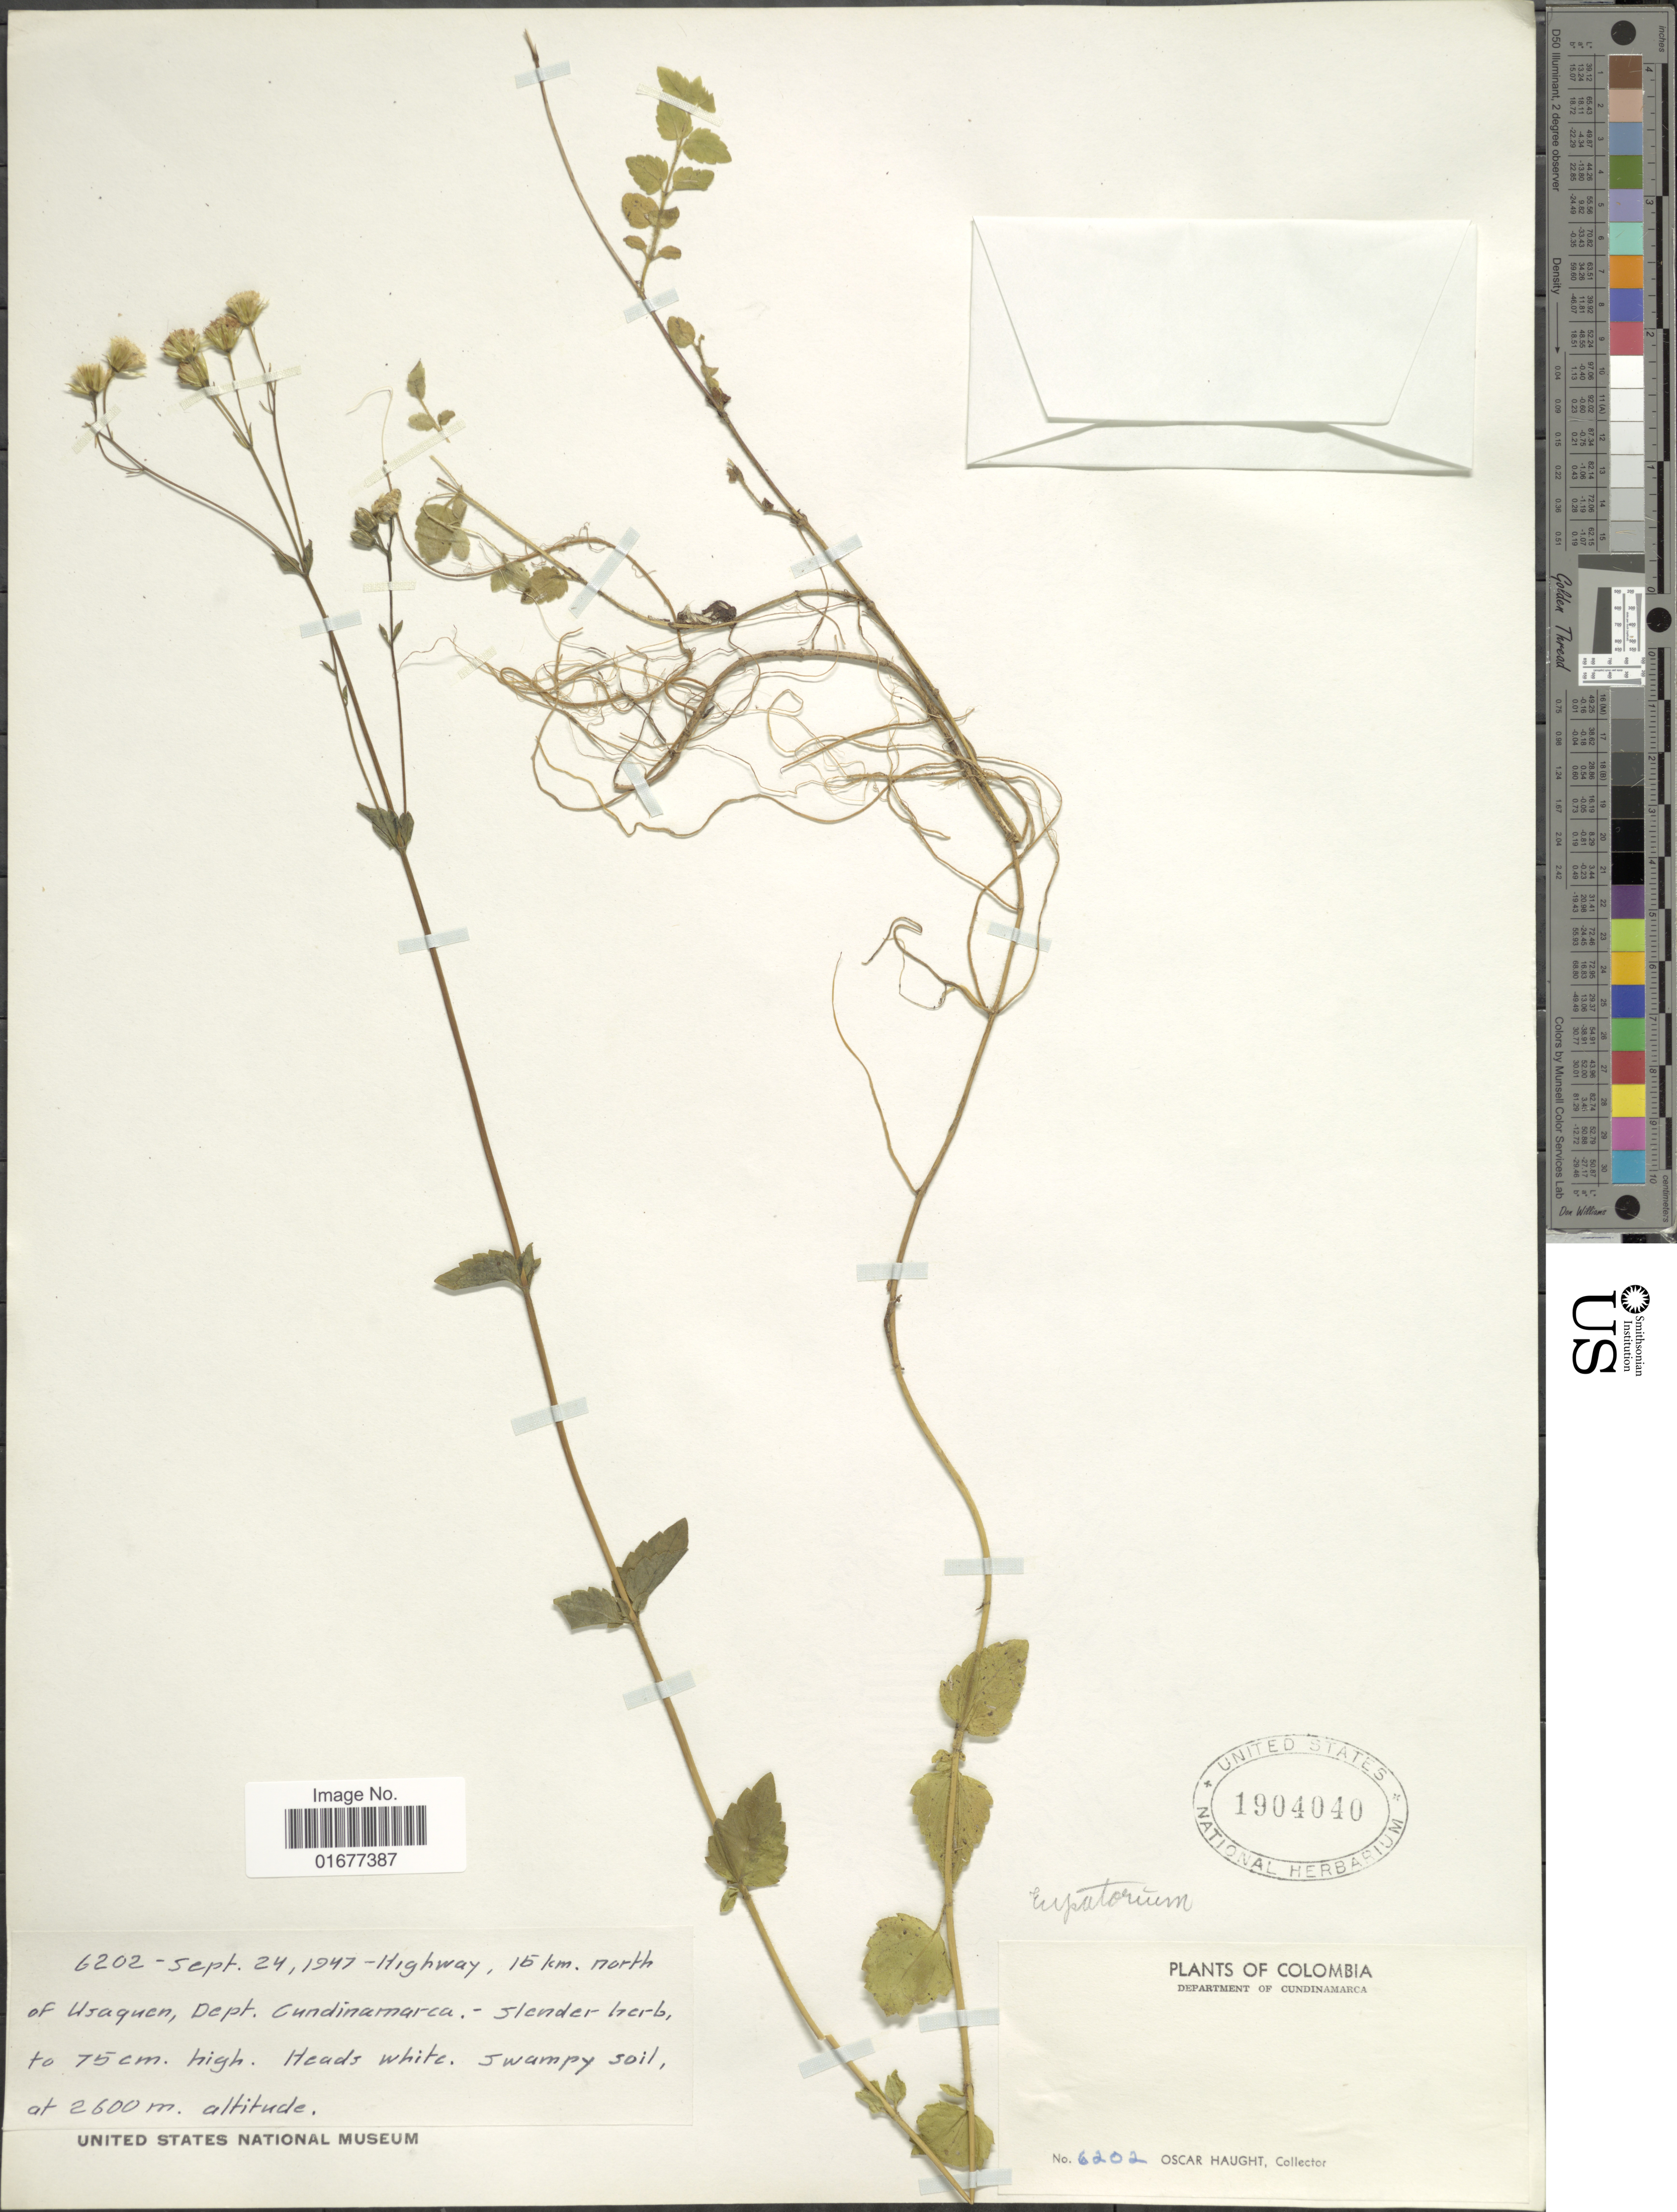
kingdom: Plantae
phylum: Tracheophyta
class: Magnoliopsida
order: Asterales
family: Asteraceae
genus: Ageratina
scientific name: Ageratina gracilis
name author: (Kunth) R.M. King & H. Rob.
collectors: O. L. Haught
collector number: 6202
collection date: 1947-09-24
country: Colombia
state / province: Cundinamarca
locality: Highway, 15 km. morth of Usaquen, Dept. Cundinamarca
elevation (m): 2600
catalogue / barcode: US 1904040